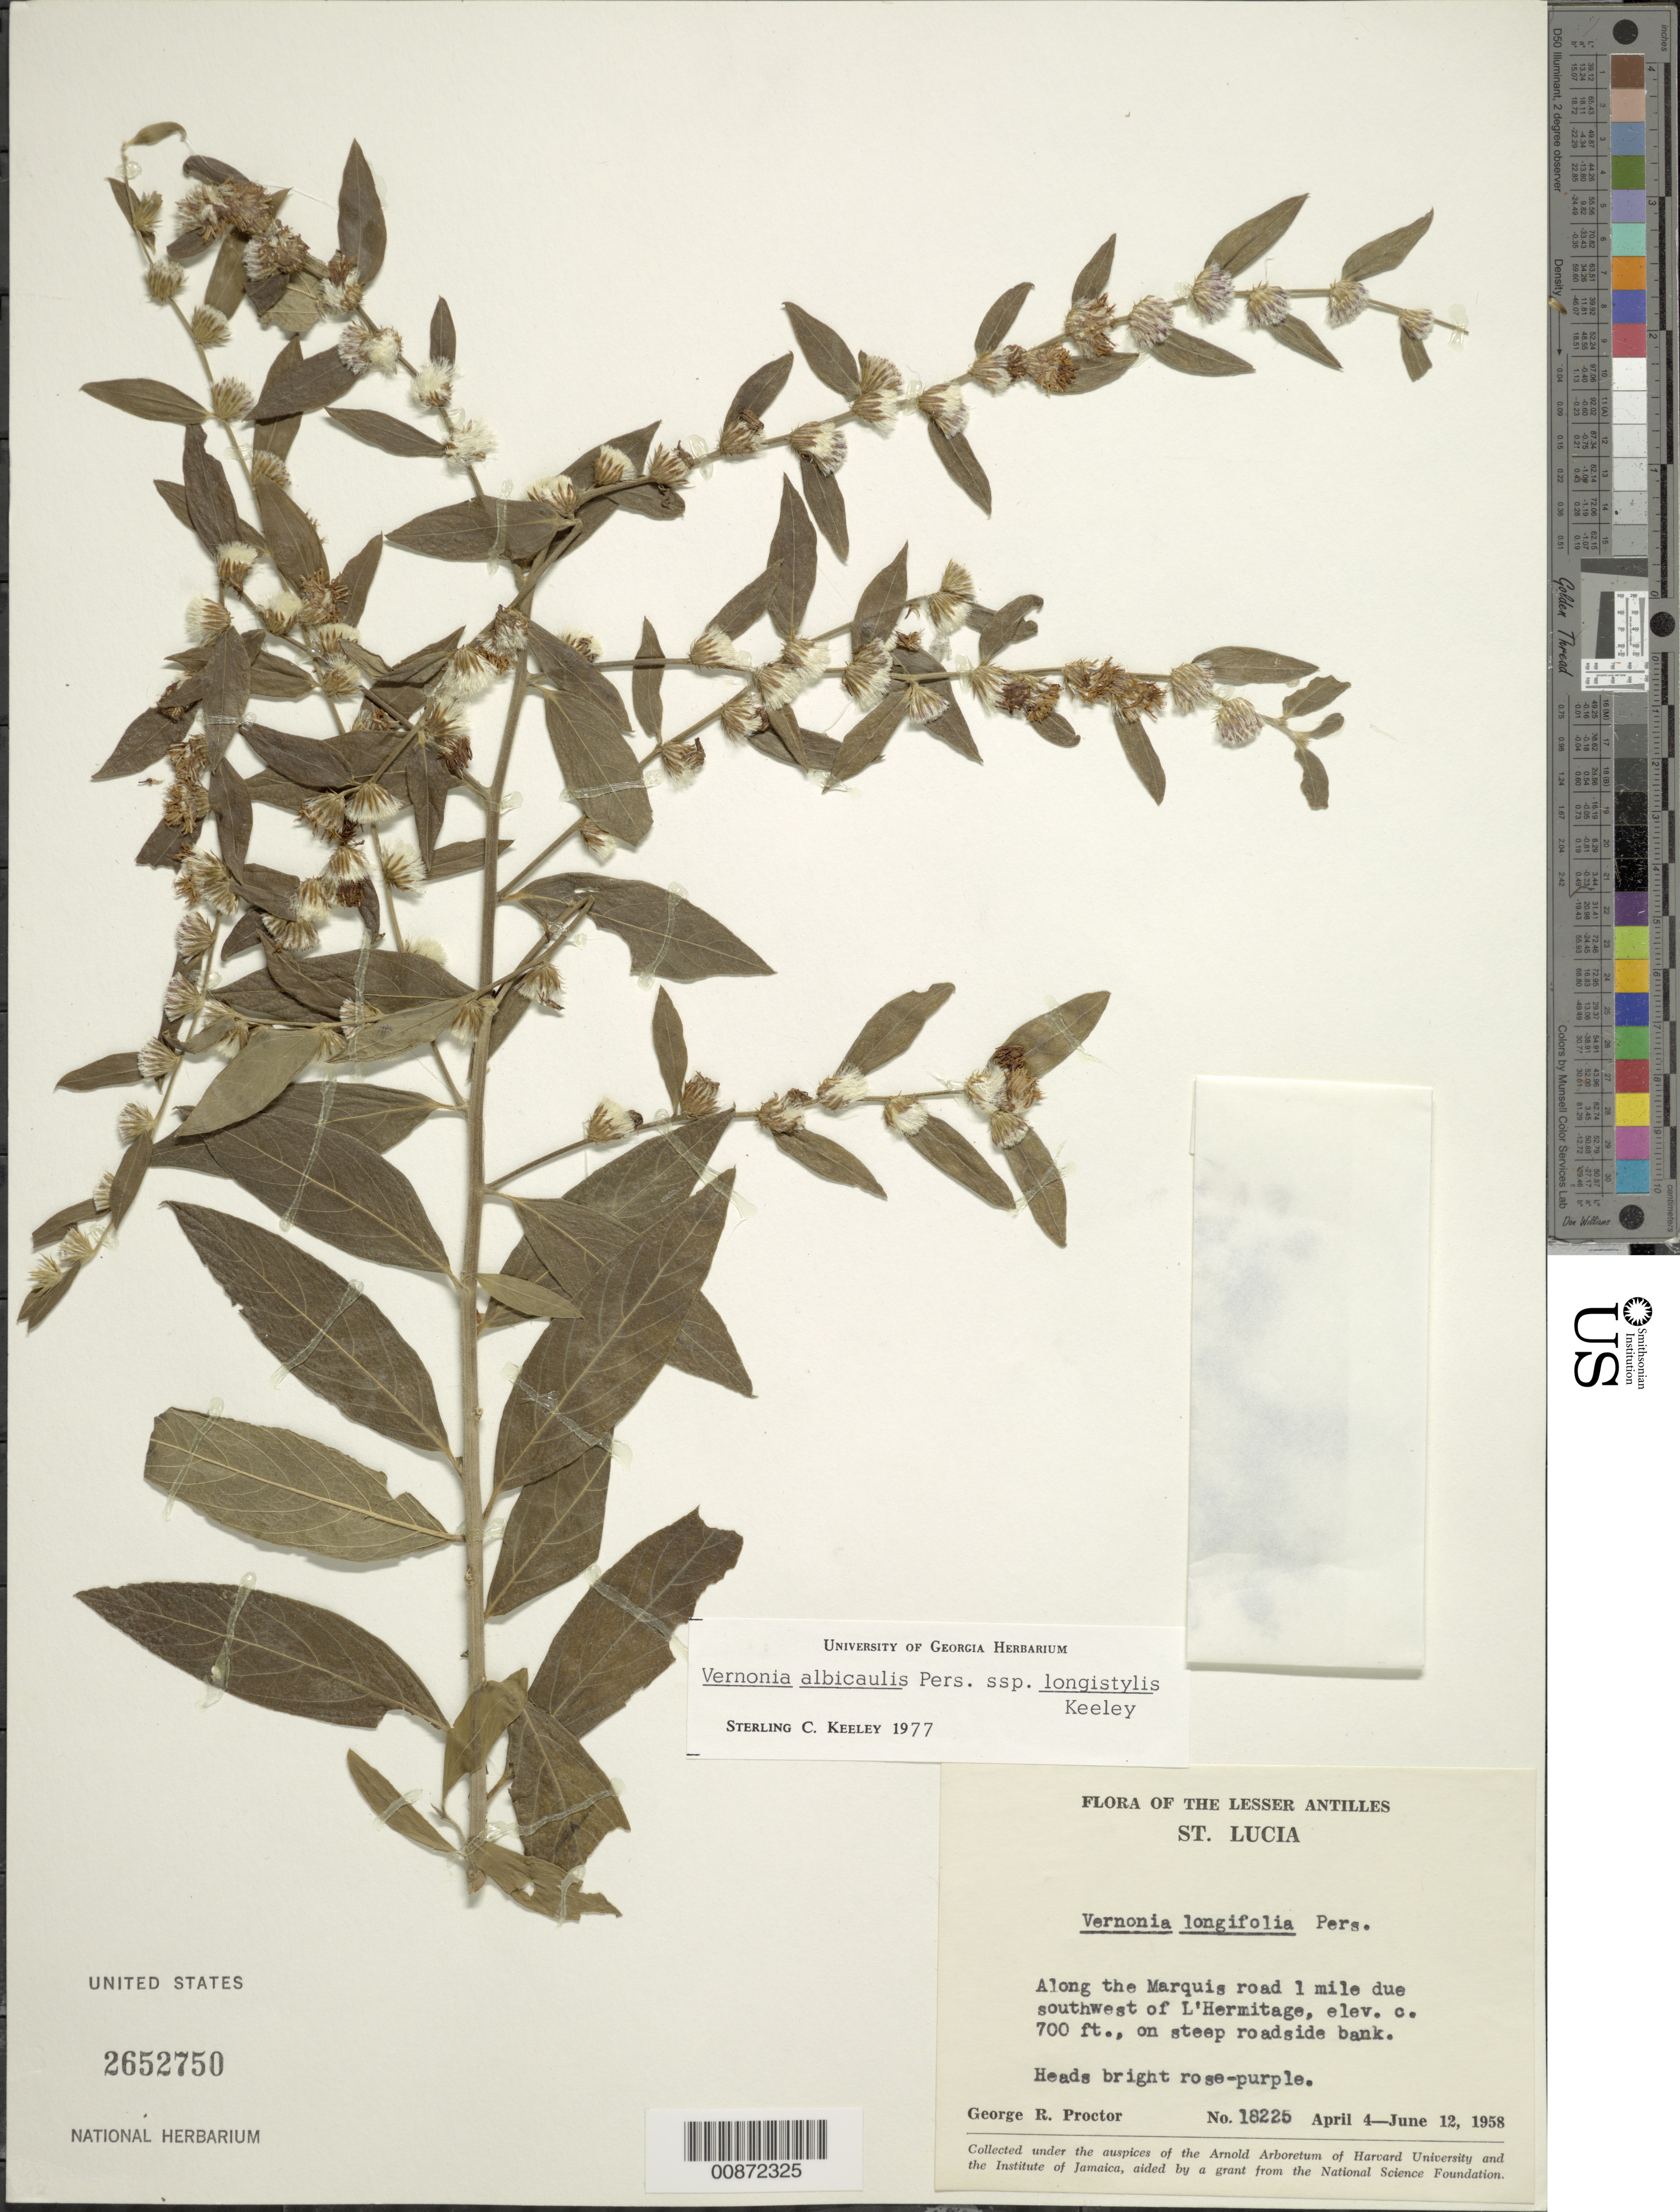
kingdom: Plantae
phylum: Tracheophyta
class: Magnoliopsida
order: Asterales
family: Asteraceae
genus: Lepidaploa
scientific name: Lepidaploa glabra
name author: (Willd.) H. Rob.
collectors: G. R. Proctor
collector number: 18225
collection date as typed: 04 Apr 1958 to 12 Jun 1958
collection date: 1958-04-04/1958-06-12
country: St. Lucia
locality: Along the Marquis road 1 mile due southwest of L'Hermitage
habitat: On steep roadside bank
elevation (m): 213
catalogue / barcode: US 2652750